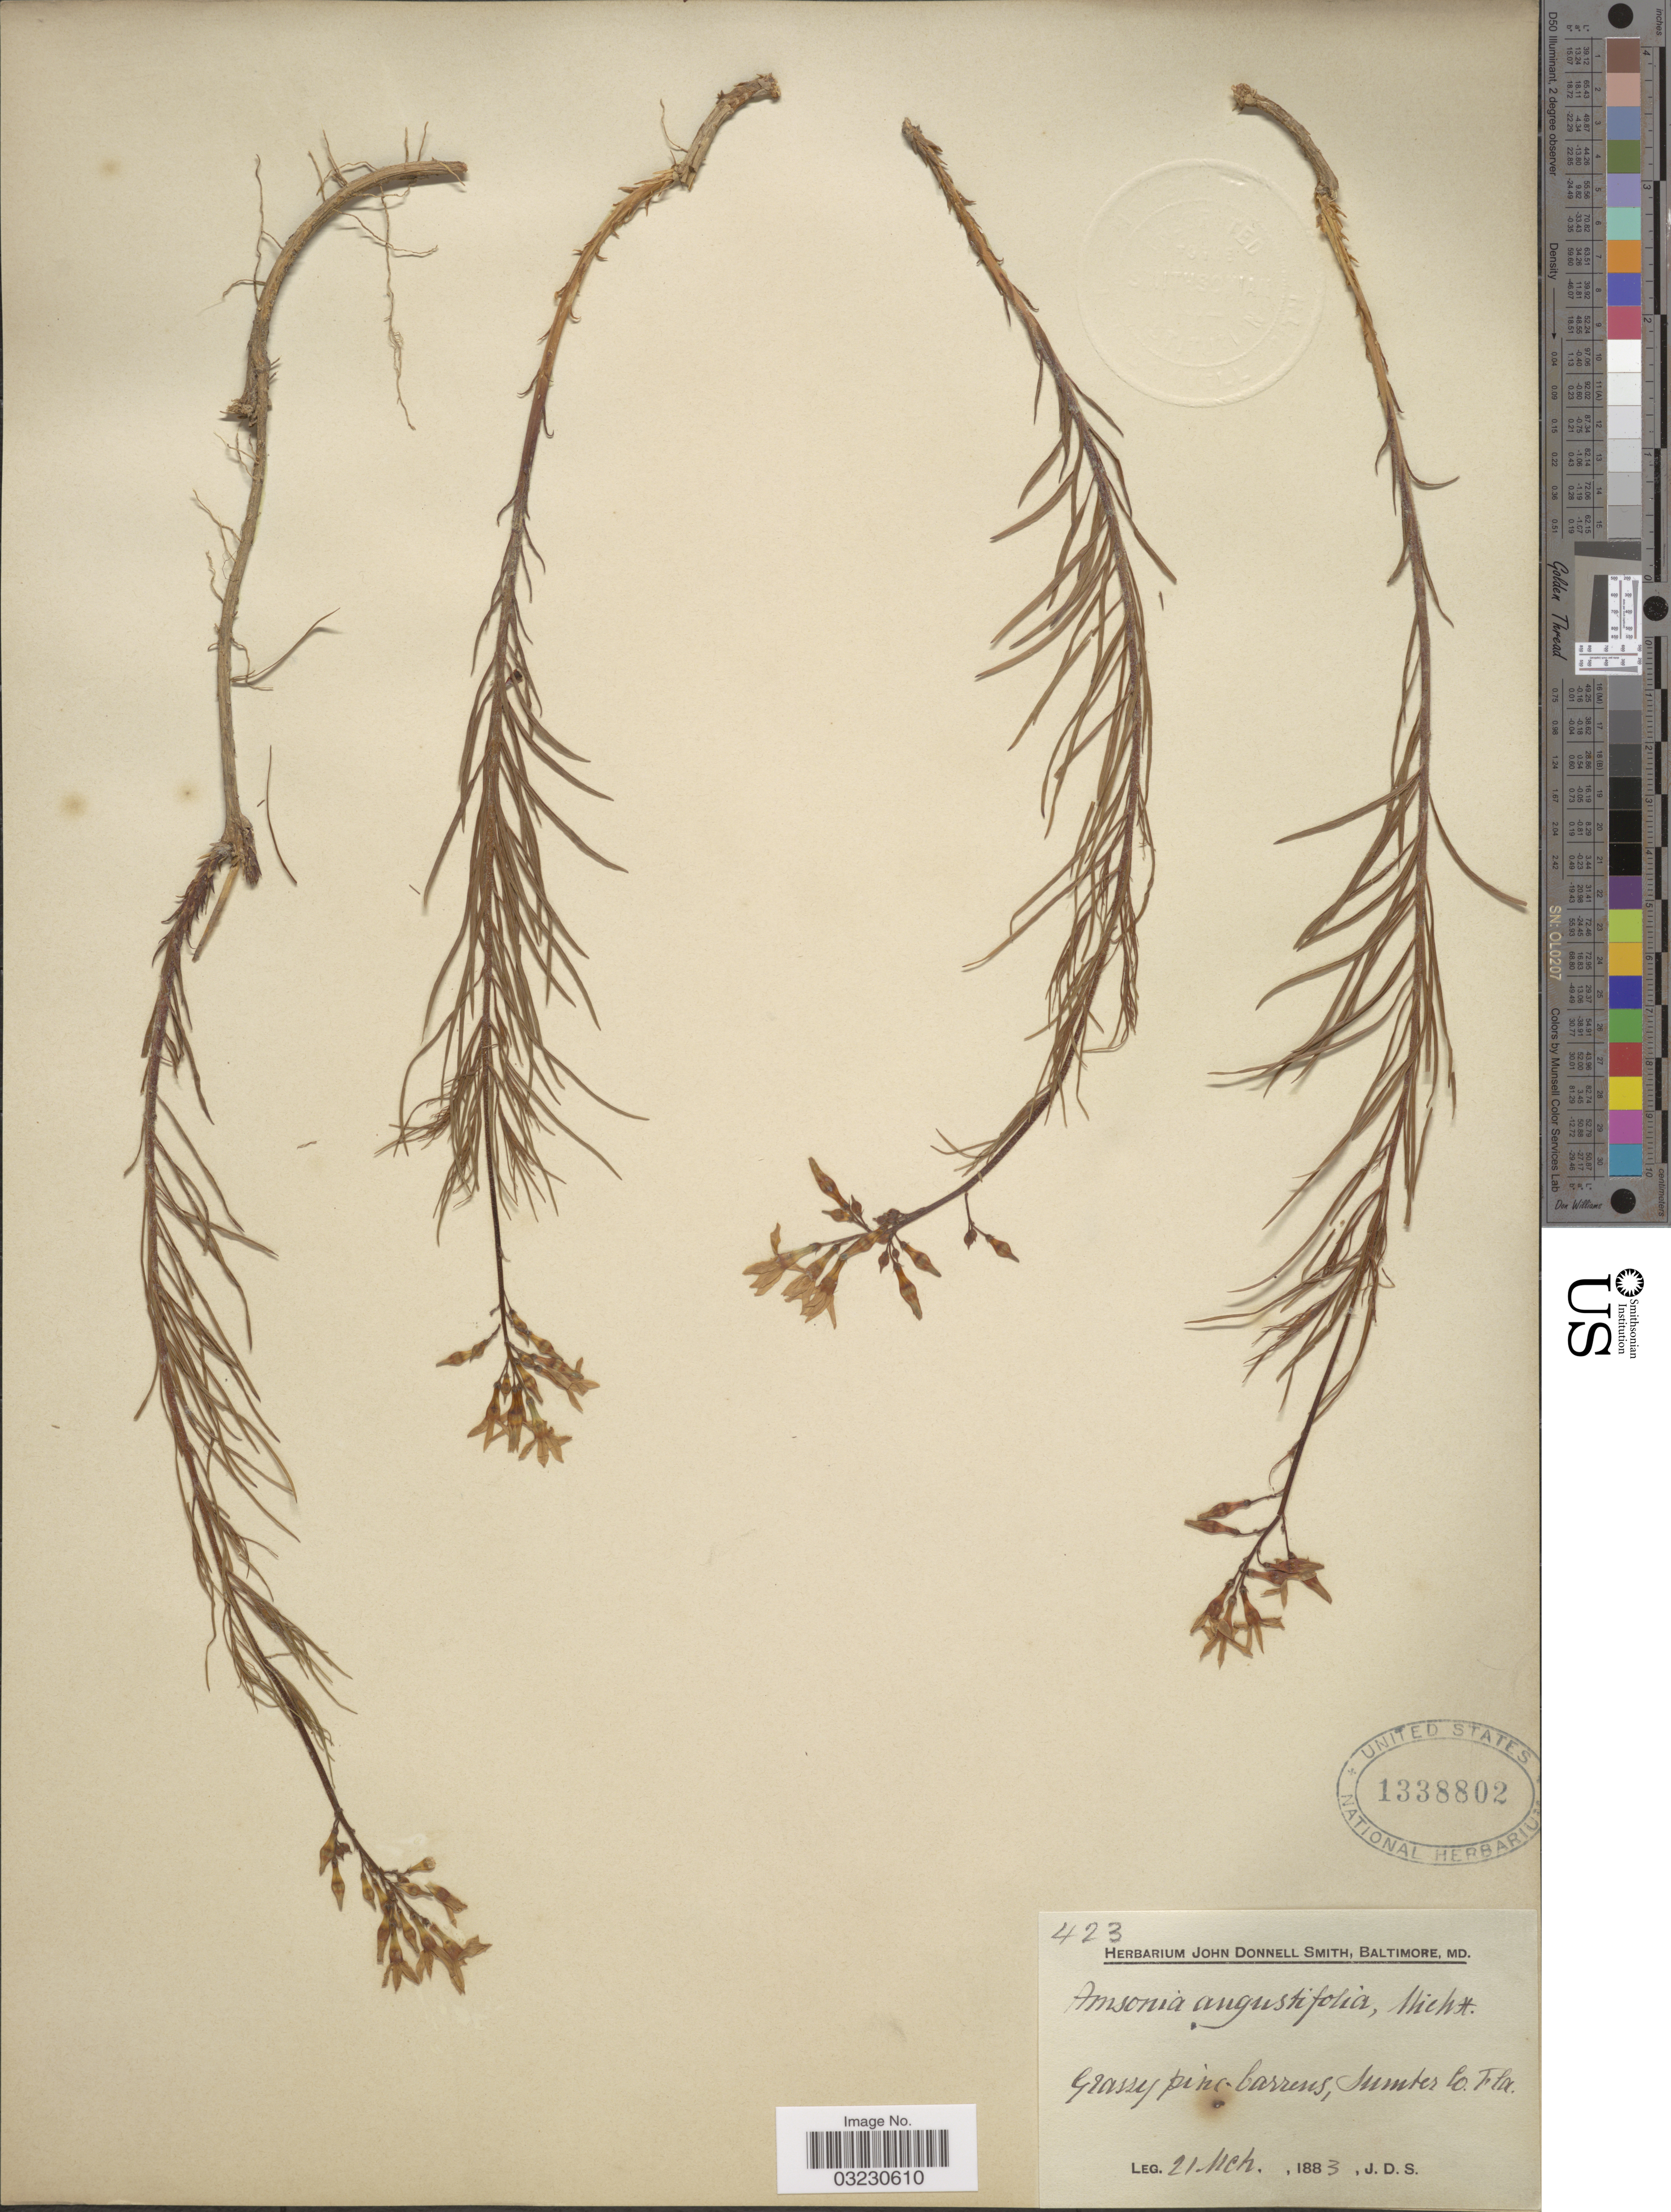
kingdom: Plantae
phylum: Tracheophyta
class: Magnoliopsida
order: Gentianales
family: Apocynaceae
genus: Amsonia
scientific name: Amsonia tenuifolia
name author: (Raf.) R.A. Harper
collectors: J. Donnell Smith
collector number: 423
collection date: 1883-03-21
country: United States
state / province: Florida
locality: Grassy pine barrens, Sumter Co.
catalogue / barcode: US 1338802